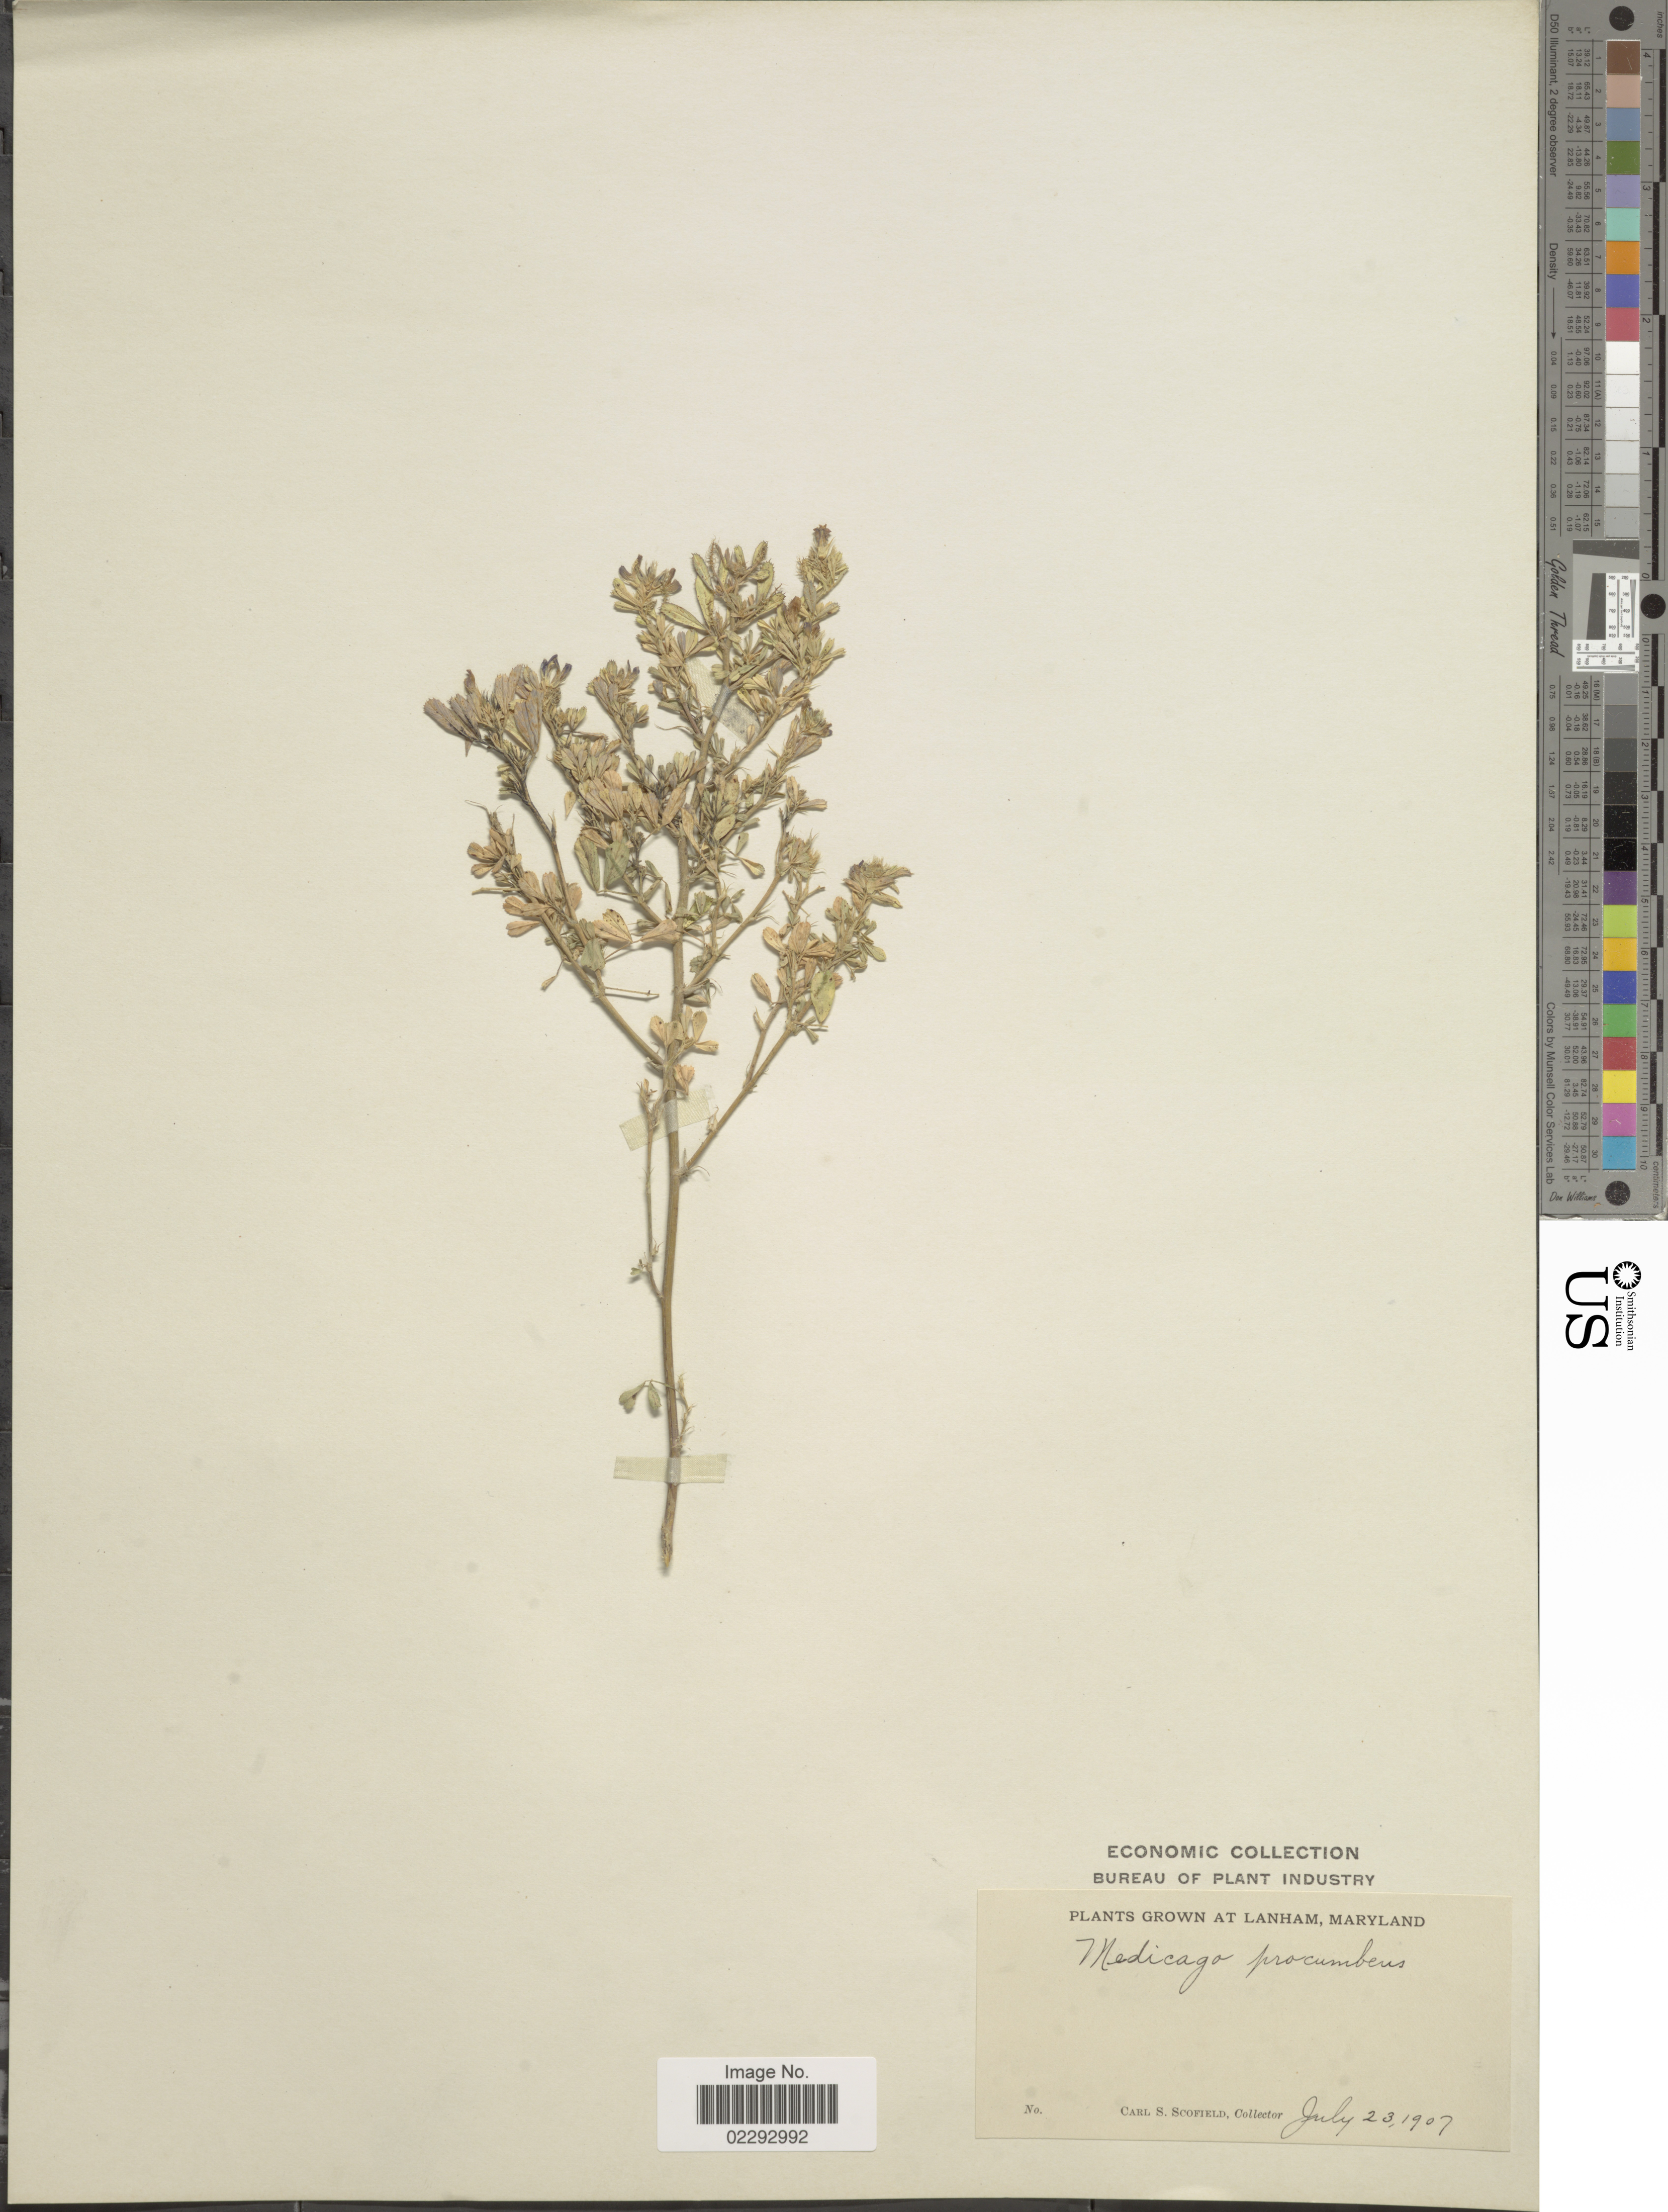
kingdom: Plantae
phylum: Tracheophyta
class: Magnoliopsida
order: Fabales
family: Fabaceae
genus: Medicago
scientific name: Medicago procumbens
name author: Besser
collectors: C. Scofield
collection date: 1907-07-23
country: United States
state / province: Maryland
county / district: Prince George's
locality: Lanham, Maryland